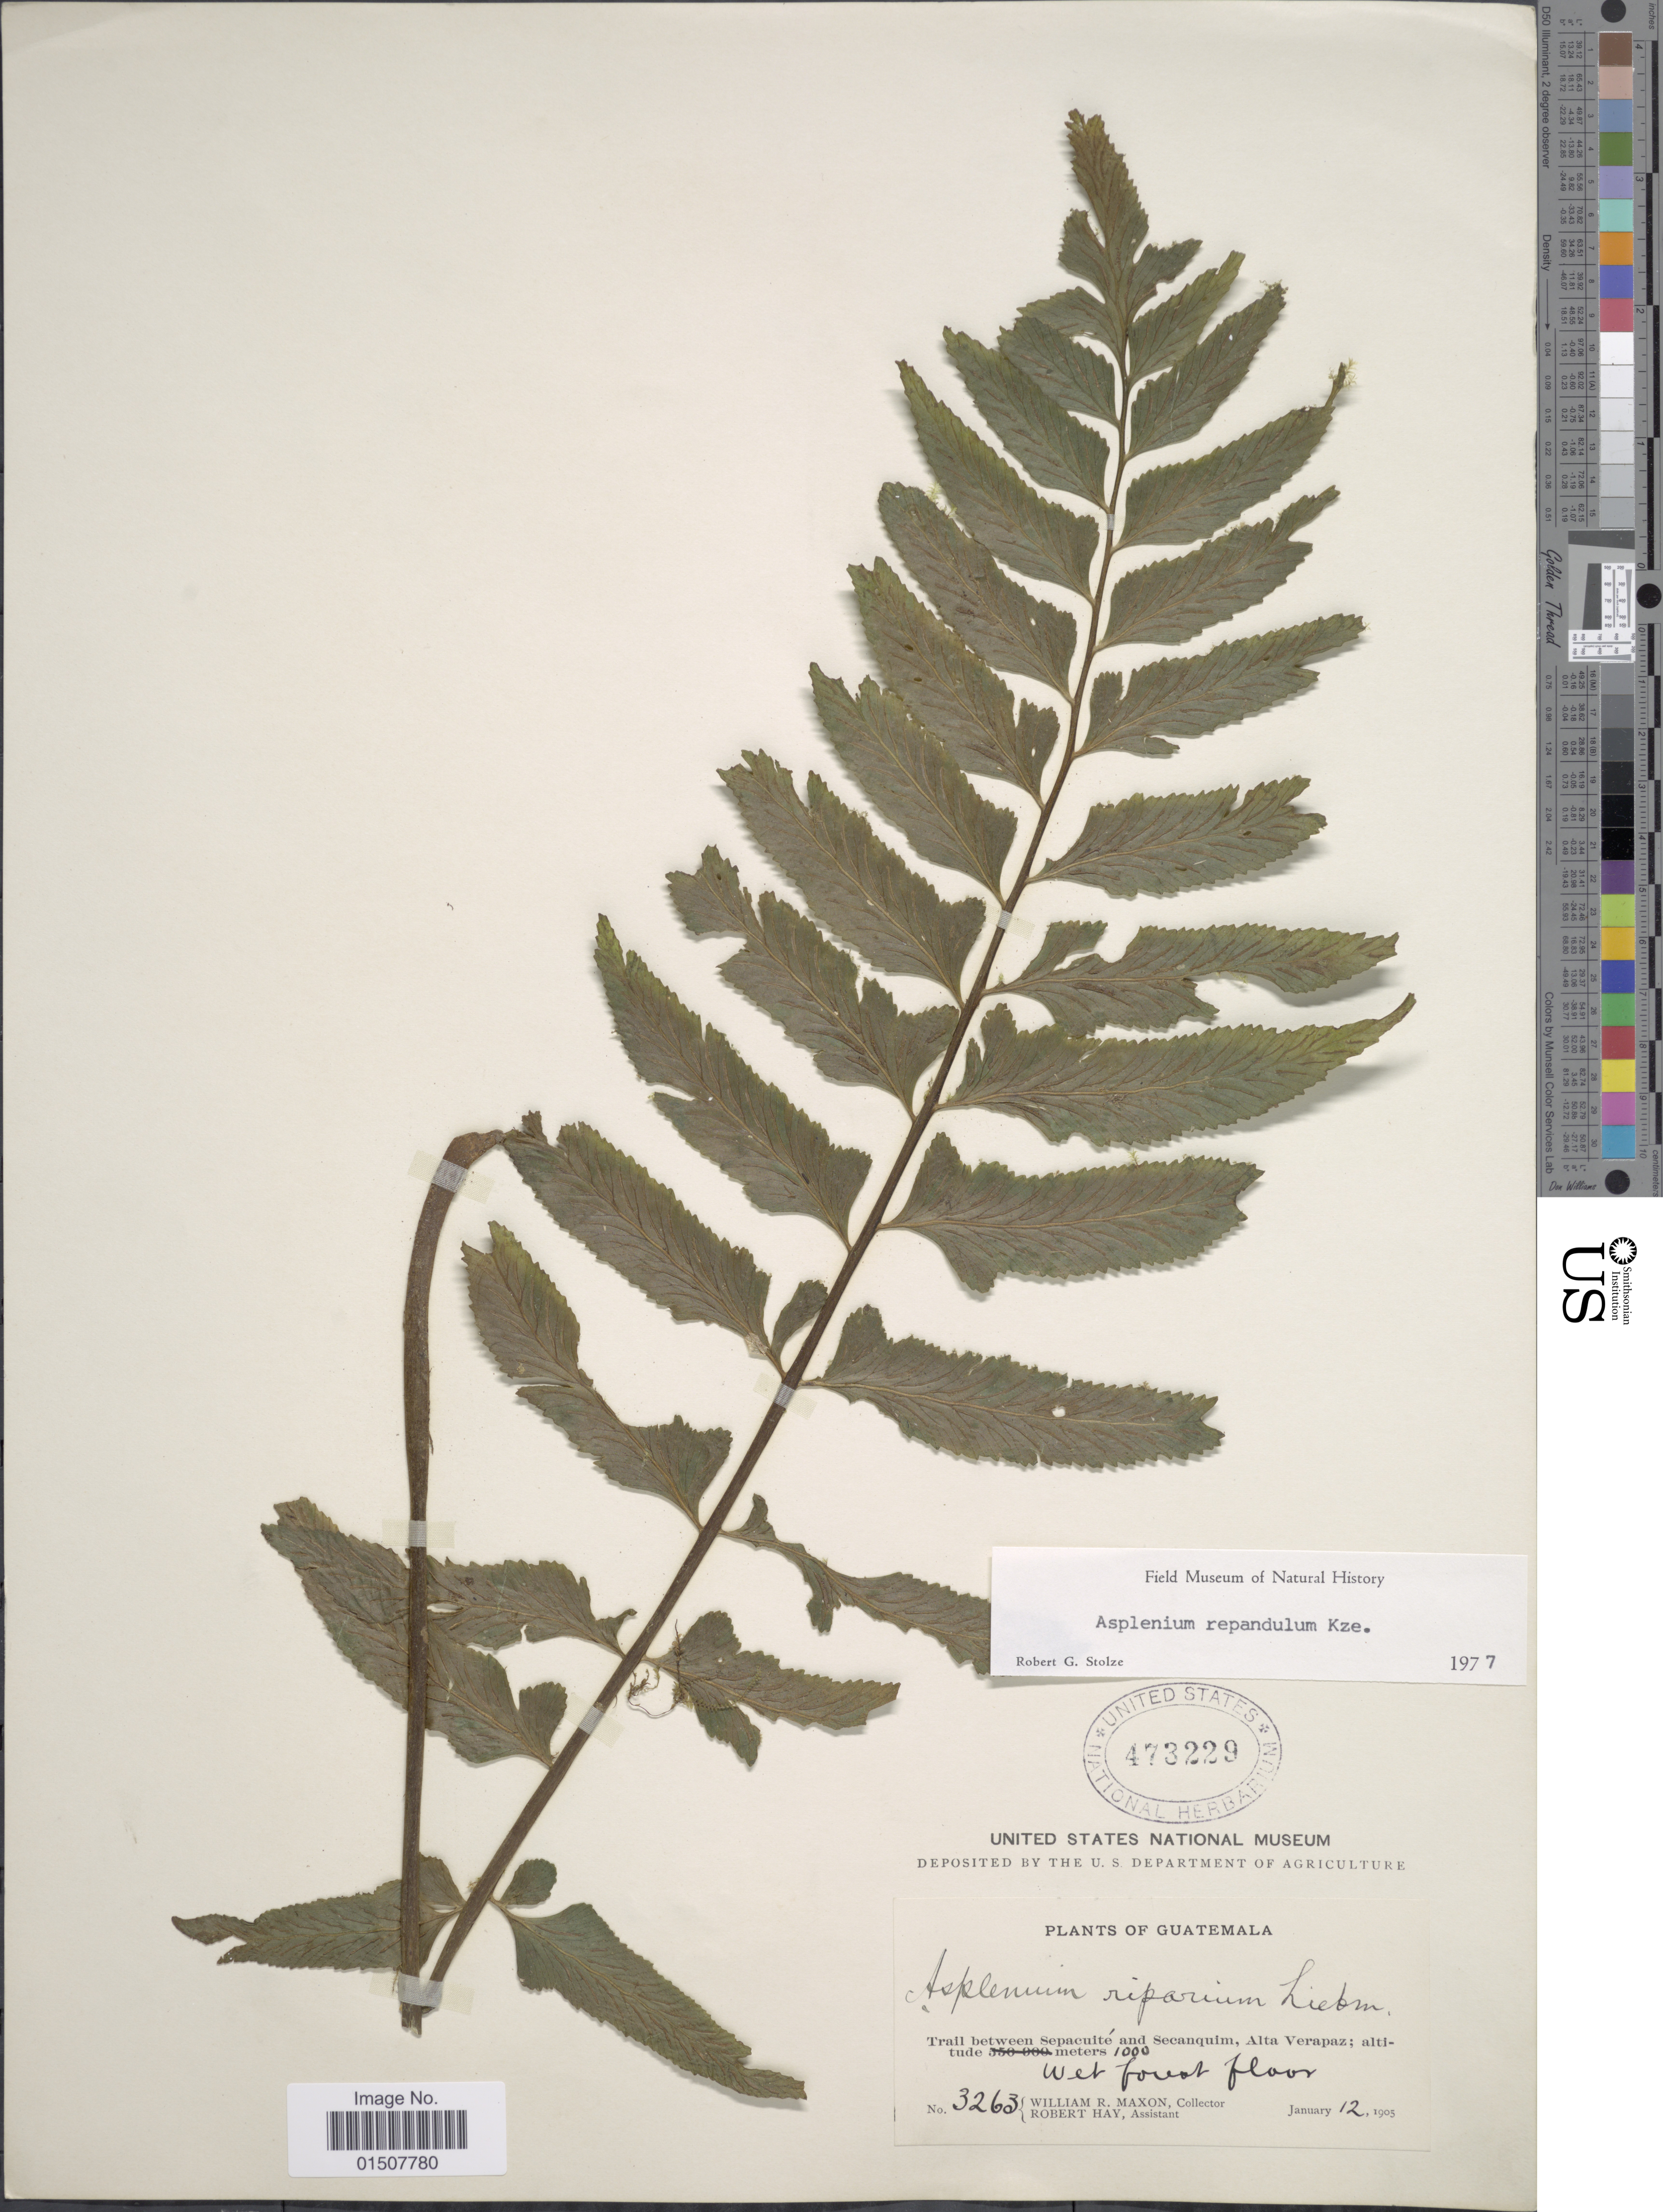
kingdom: Plantae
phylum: Tracheophyta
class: Polypodiopsida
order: Polypodiales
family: Aspleniaceae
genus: Asplenium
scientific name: Asplenium riparium Brack., nom. illeg.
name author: Brack. in Wilkes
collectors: W. R. Maxon & R. H. Hay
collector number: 3263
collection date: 1905-01-12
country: Guatemala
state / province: Alta Verapaz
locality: Trail between Seoacuite and Secanquim, Alta Verapaz.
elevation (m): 1000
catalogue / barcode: US 473229